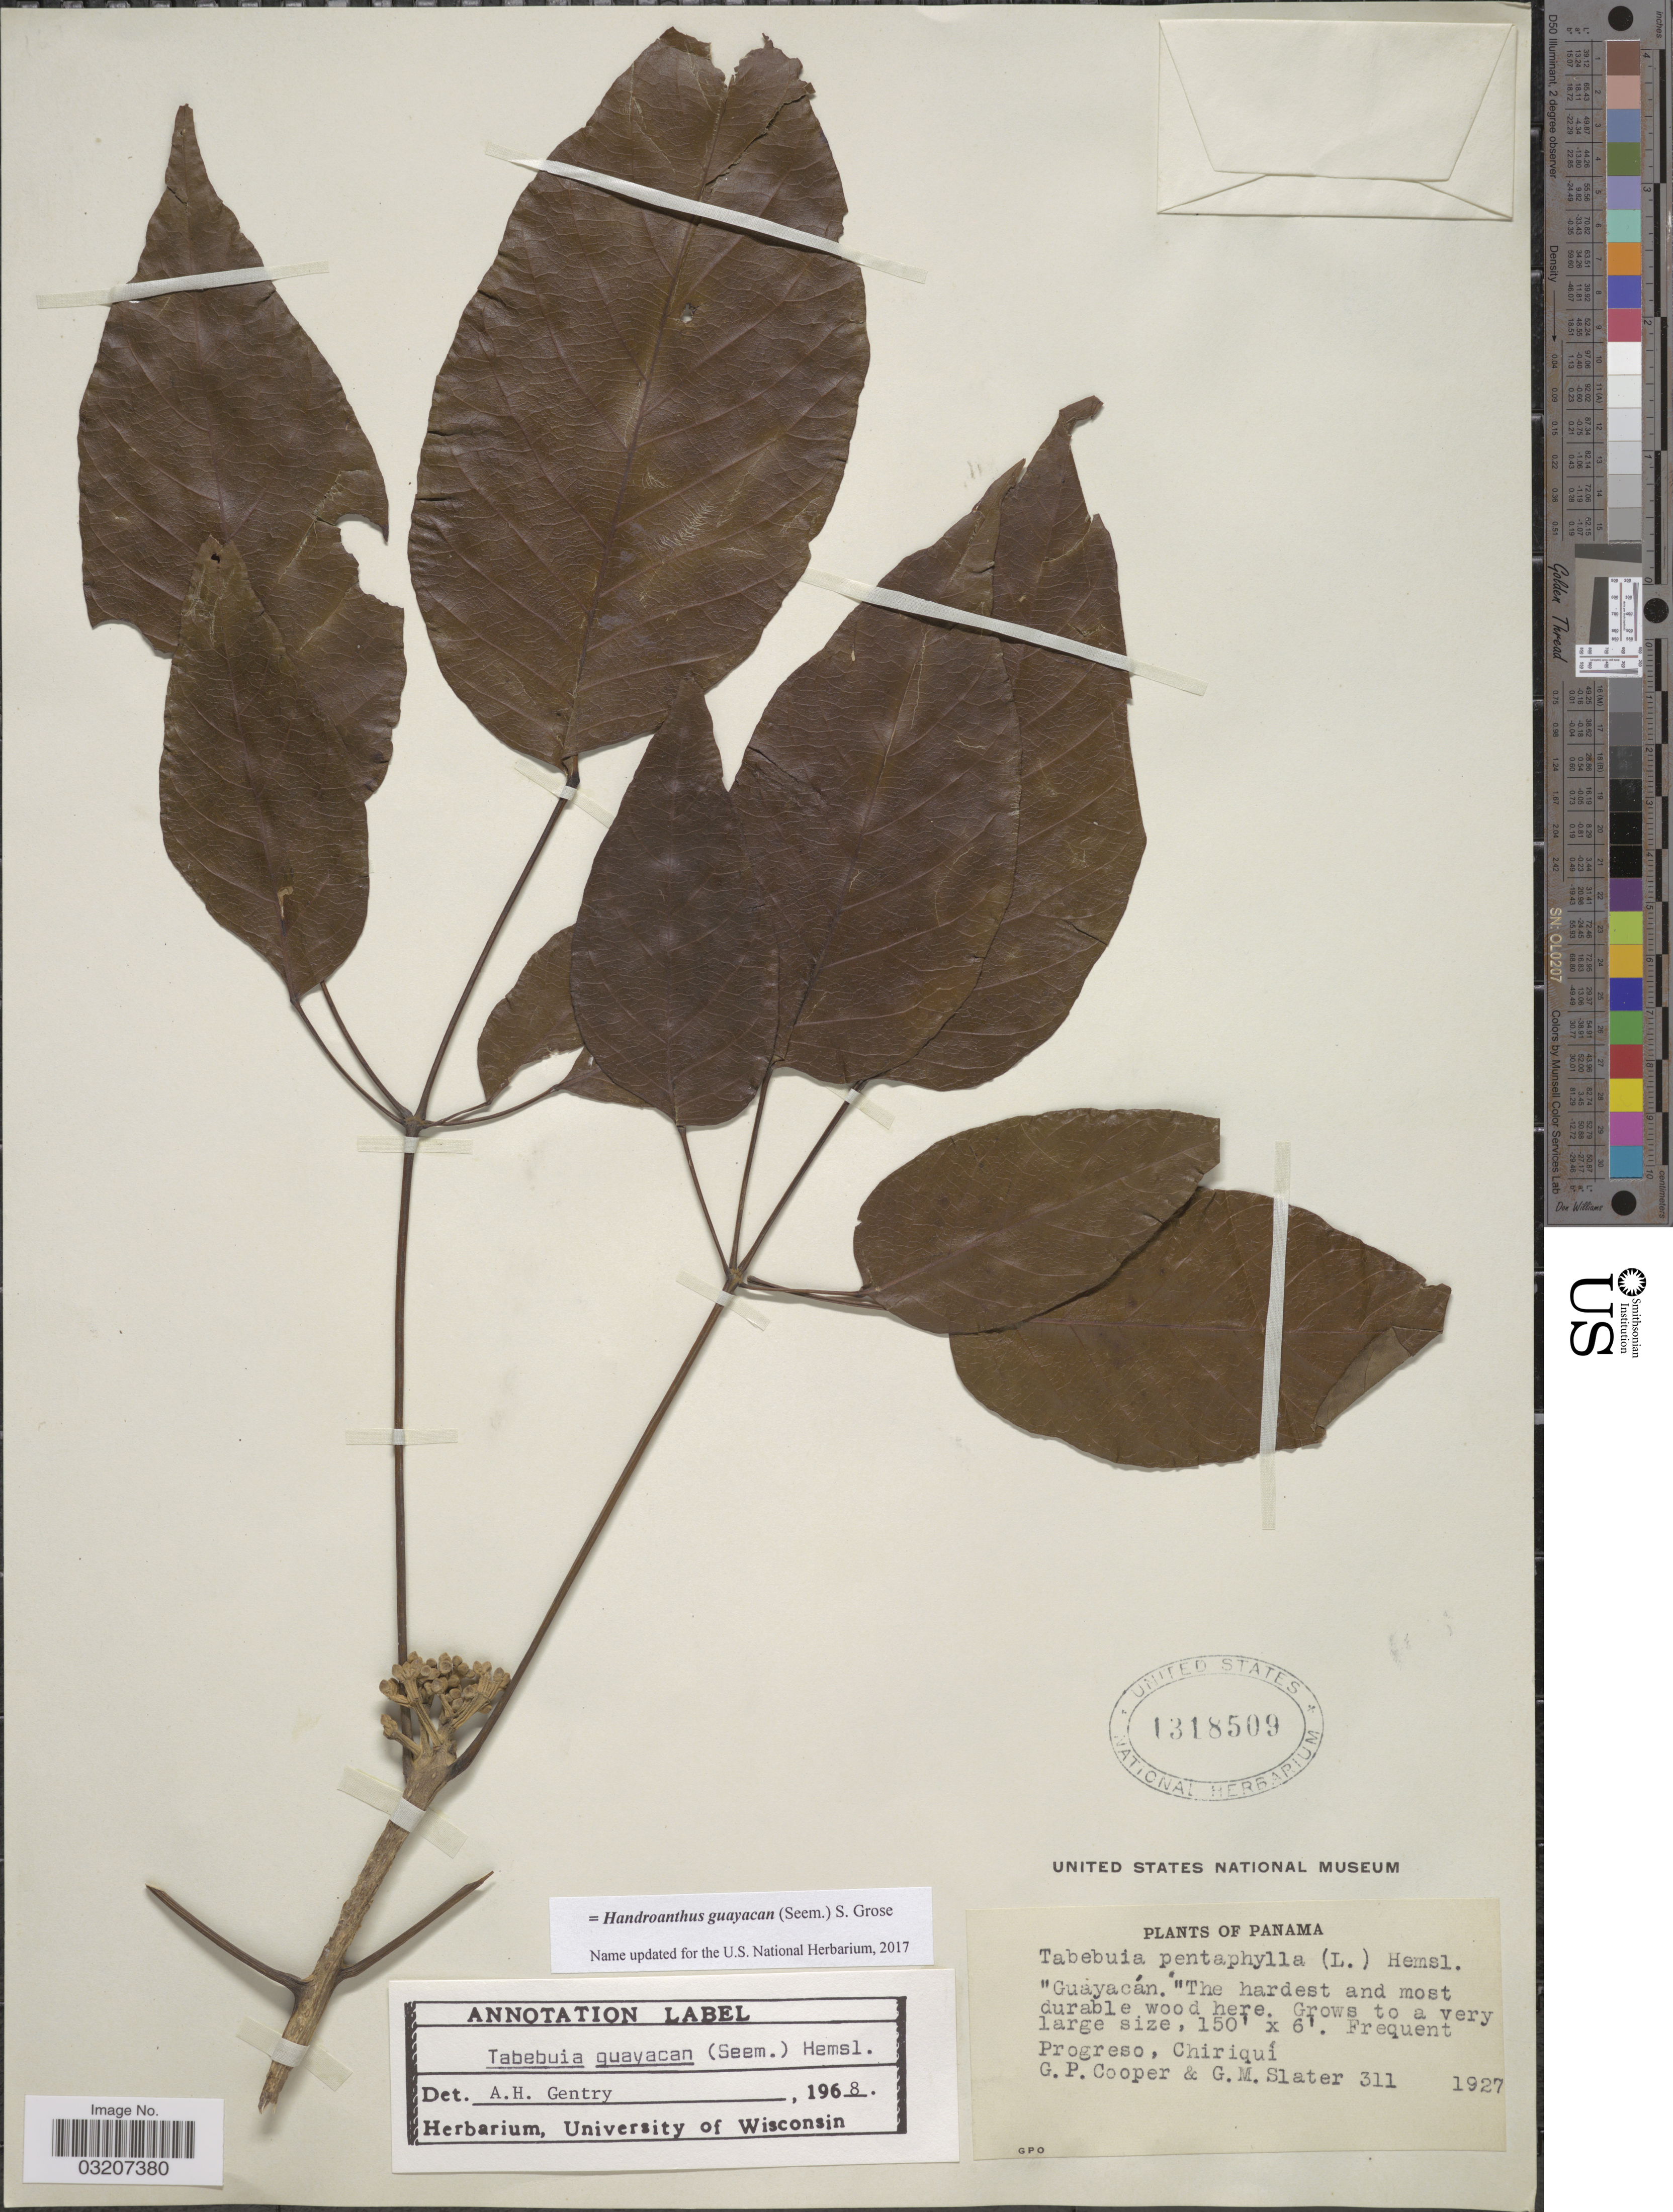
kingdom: Plantae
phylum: Tracheophyta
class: Magnoliopsida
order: Lamiales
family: Bignoniaceae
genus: Handroanthus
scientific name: Handroanthus guayacan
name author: (Seem.) S.O. Grose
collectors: G. Cooper & G. Slater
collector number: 311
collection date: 1927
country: Panama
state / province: Chiriqui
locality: Frequent Progreso.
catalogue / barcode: US 1318509